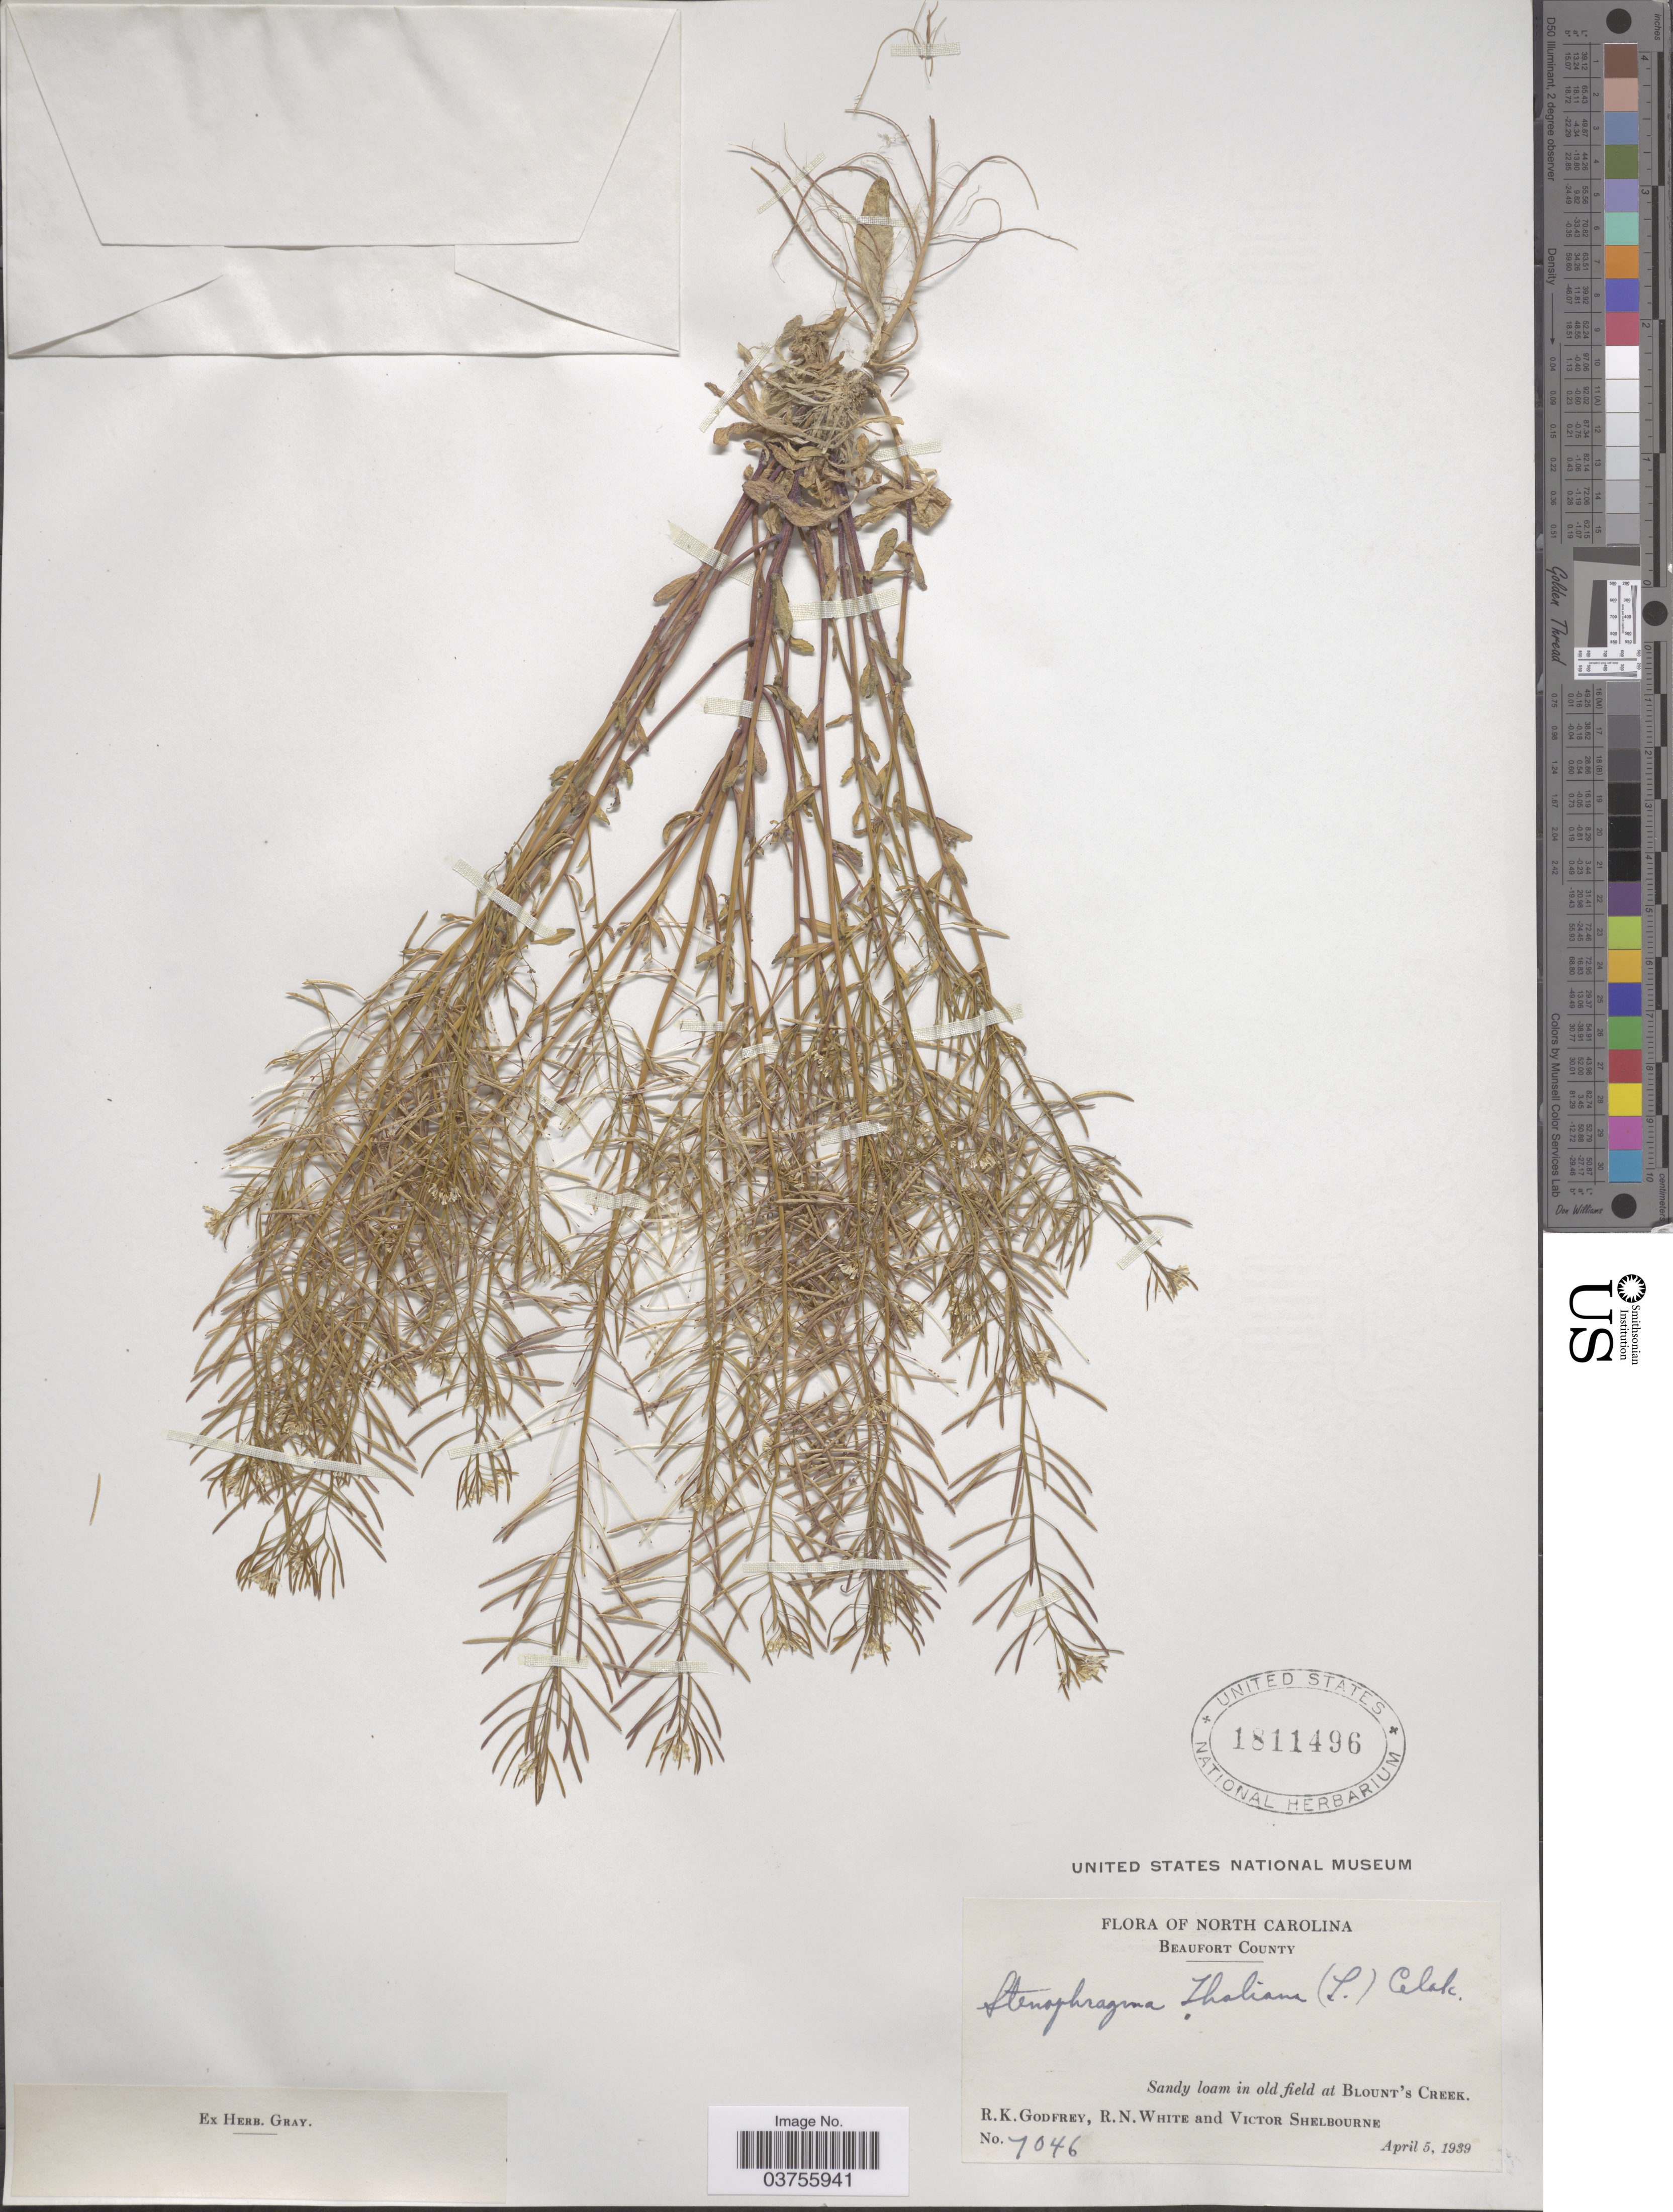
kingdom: Plantae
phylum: Tracheophyta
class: Magnoliopsida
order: Brassicales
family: Brassicaceae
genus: Arabidopsis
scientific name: Arabidopsis thaliana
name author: (L.) Heynh.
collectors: R. K. Godfrey, R. N. White & V. Shelbourne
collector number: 7046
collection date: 1939-04-05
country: United States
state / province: North Carolina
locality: Beaufort County. Sandy loam in old field at Blount's Creek.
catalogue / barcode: US 1811496